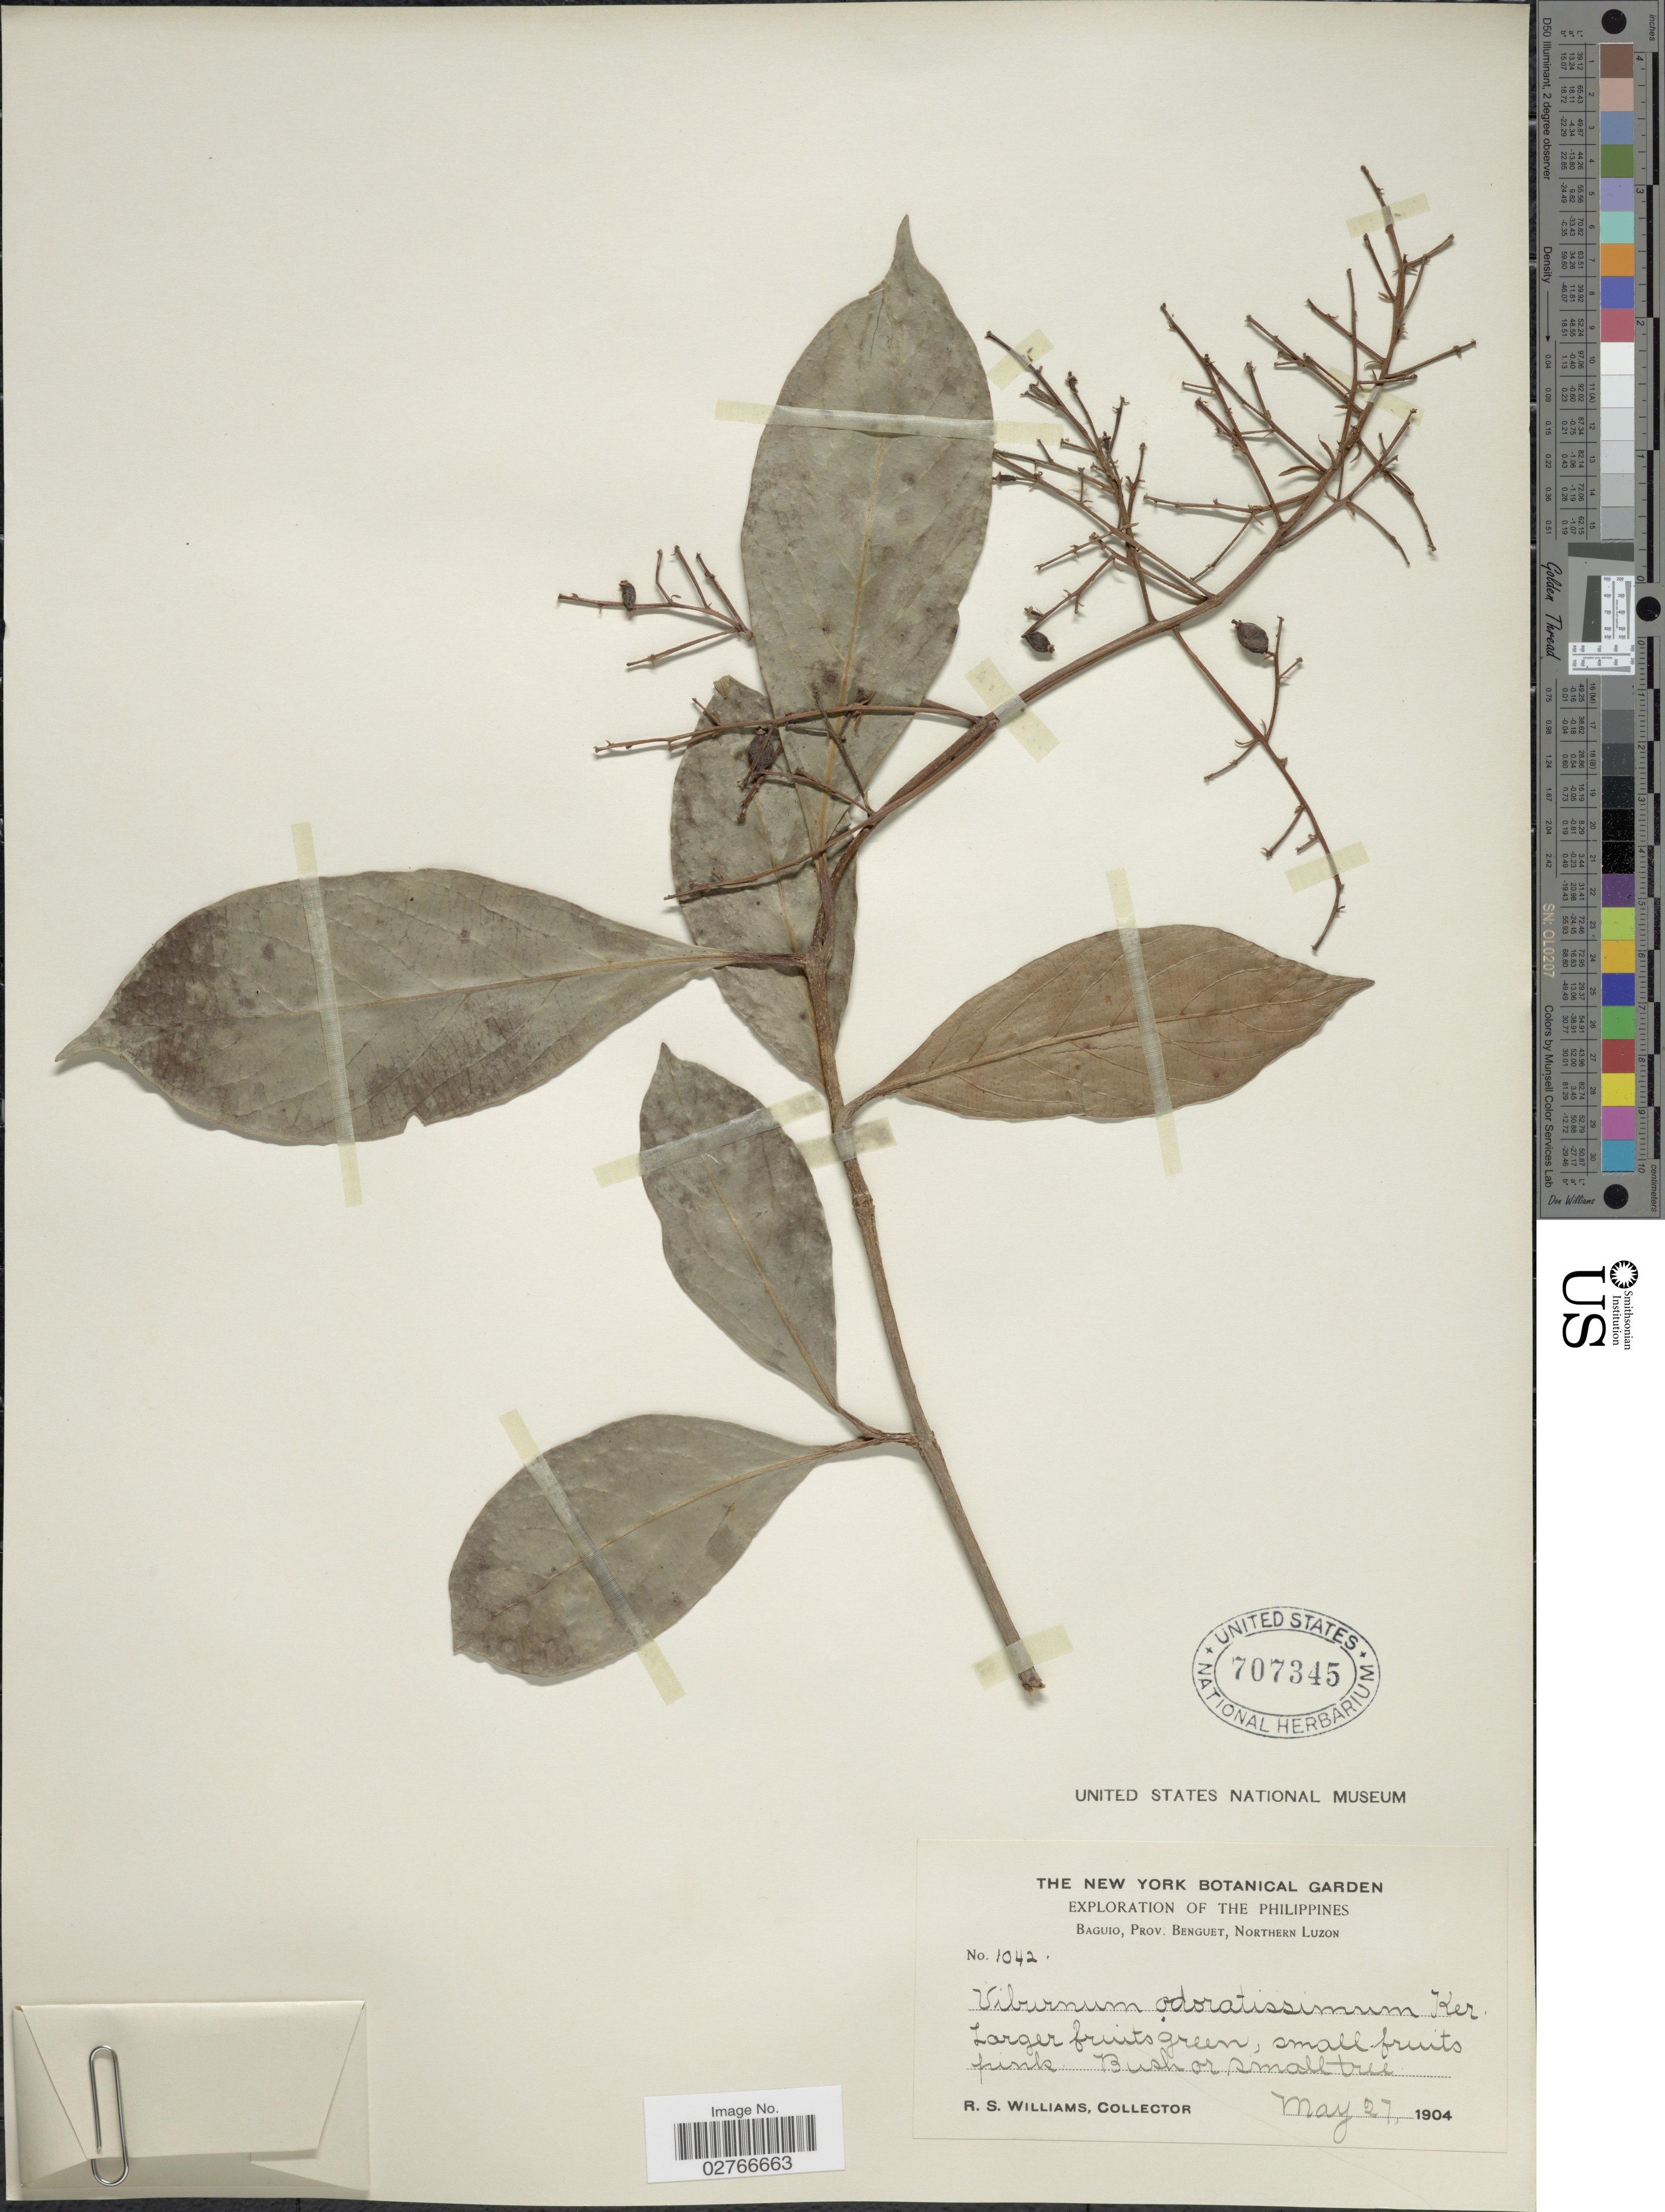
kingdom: Plantae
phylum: Tracheophyta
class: Magnoliopsida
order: Dipsacales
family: Viburnaceae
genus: Viburnum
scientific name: Viburnum odoratissimum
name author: Ker Gawl.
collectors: R. S. Williams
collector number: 1042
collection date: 1904-05-27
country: Philippines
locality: Baguio, Prov. Benguet, Northern Luzon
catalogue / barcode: US 707345